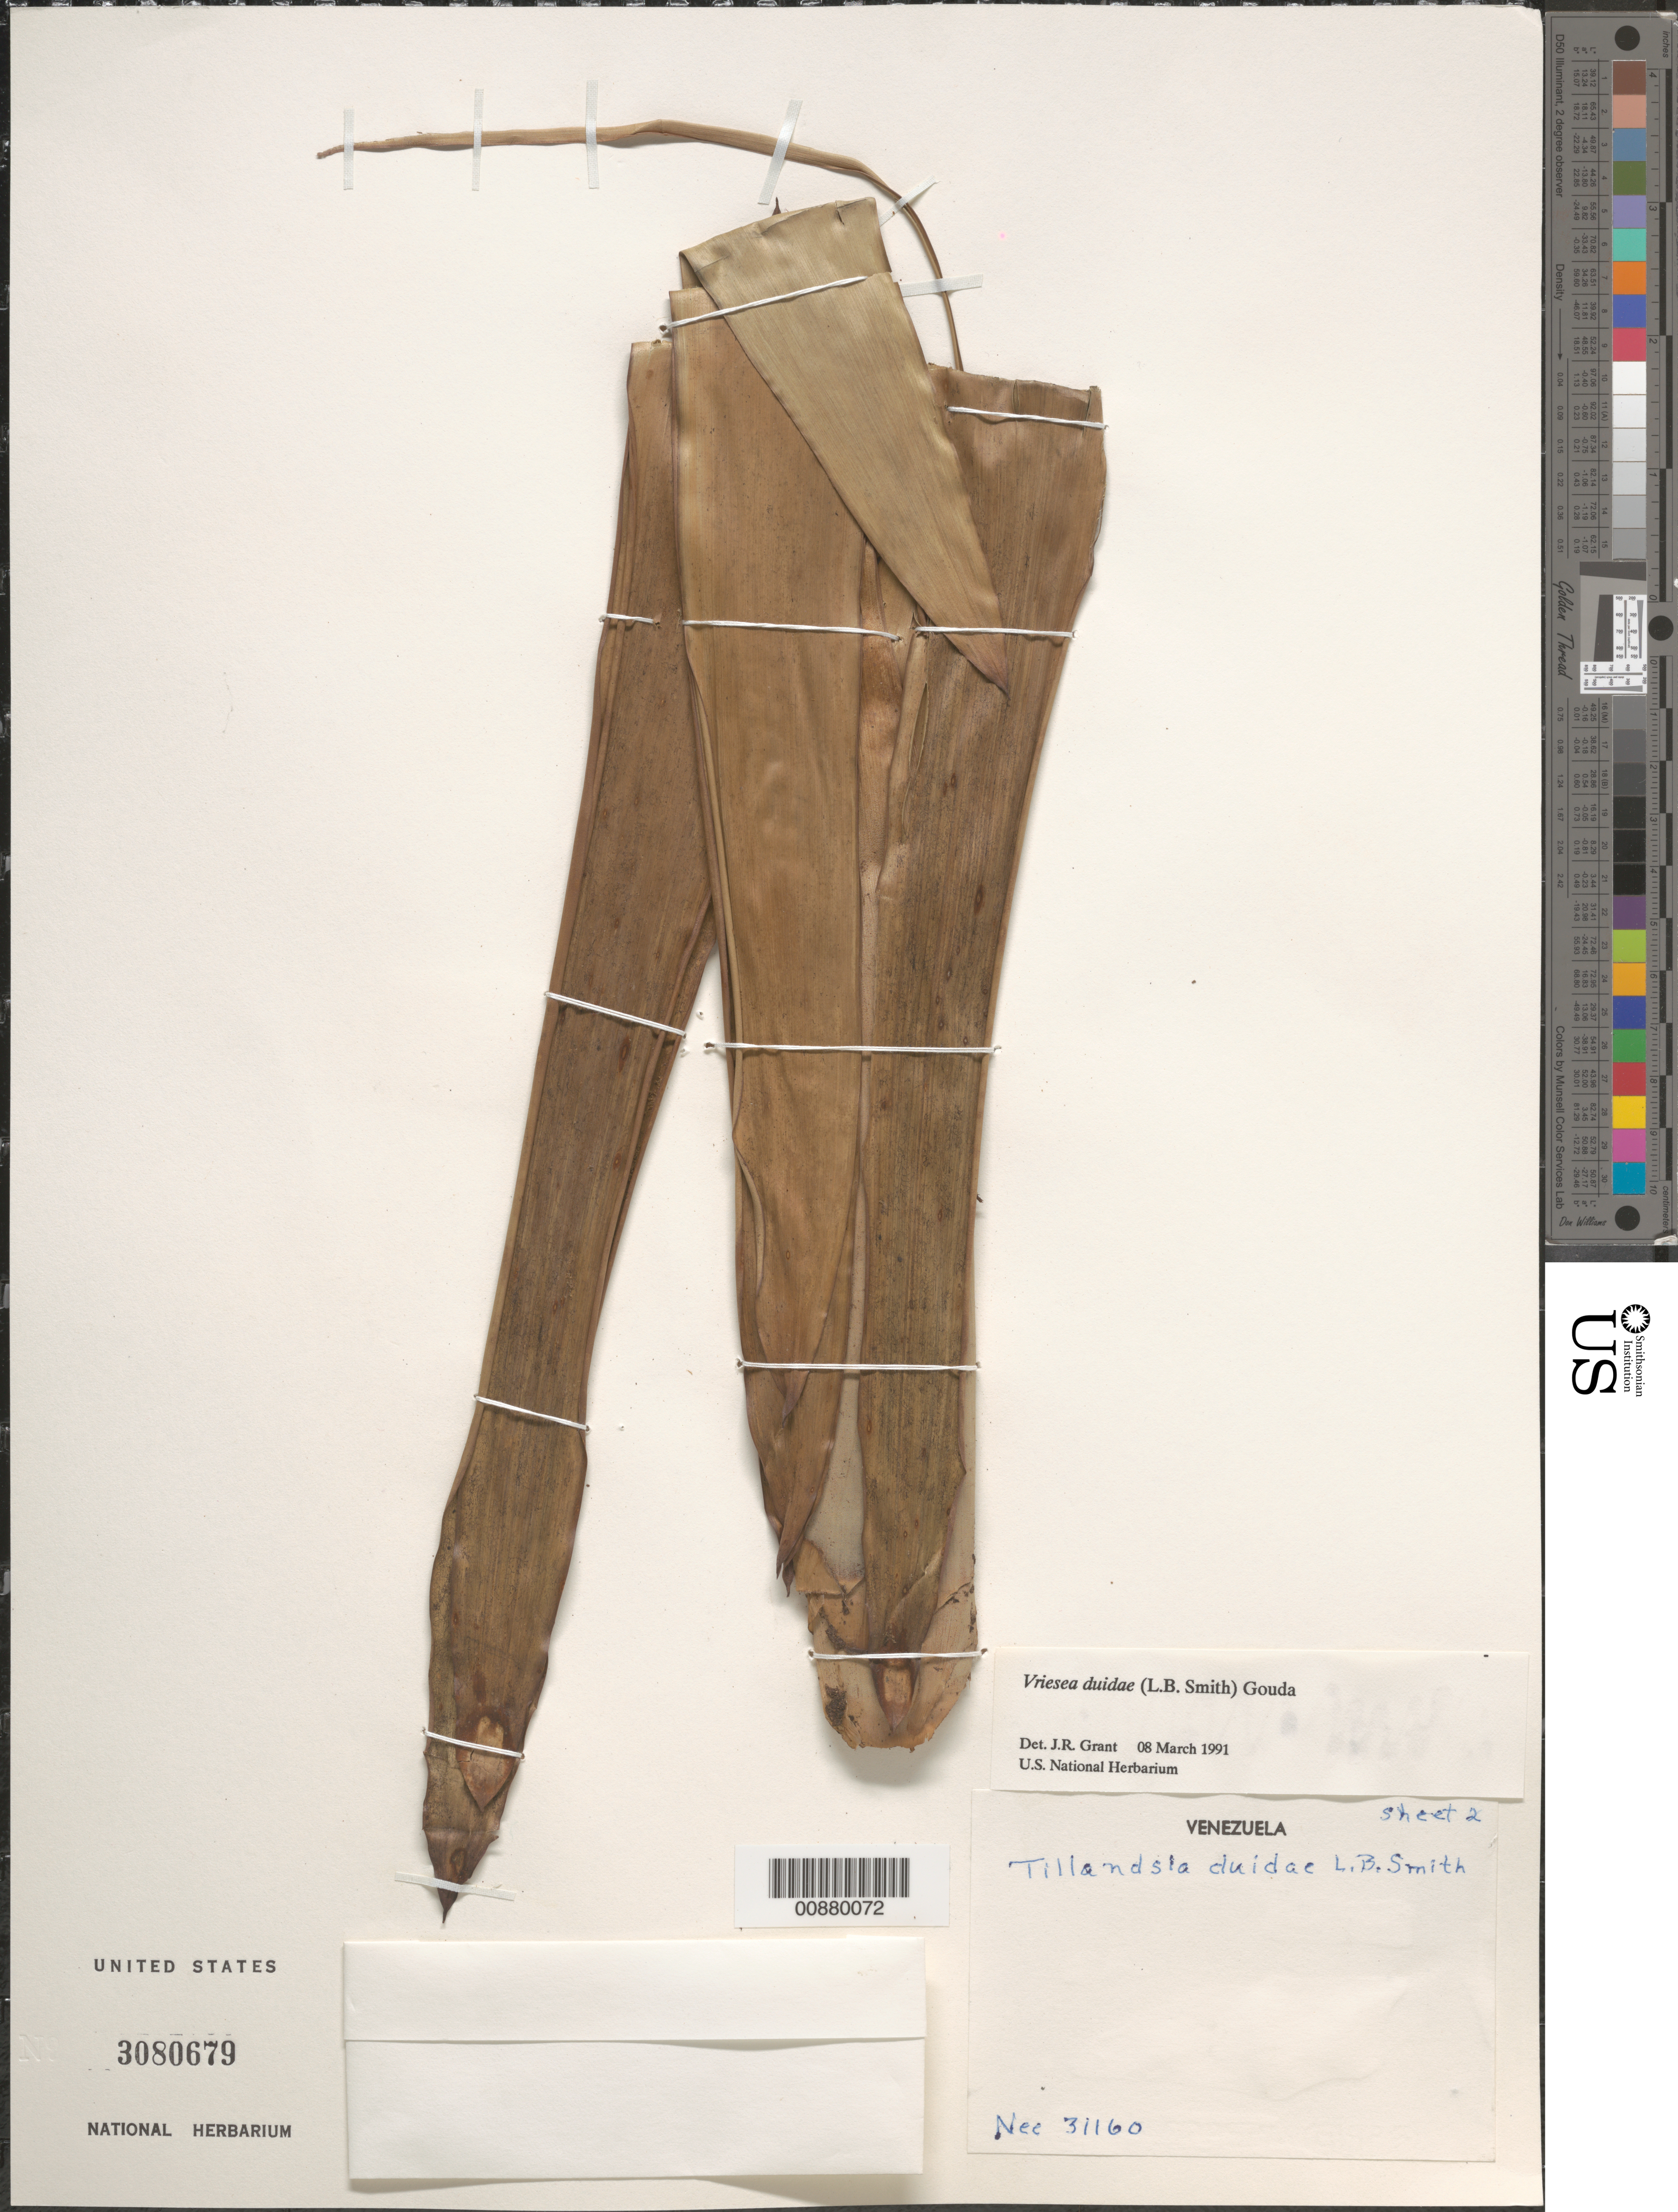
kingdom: Plantae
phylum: Tracheophyta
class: Liliopsida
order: Poales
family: Bromeliaceae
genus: Vriesea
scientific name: Vriesea duidae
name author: (L.B. Sm.) Gouda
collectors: Nee, --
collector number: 31160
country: Venezuela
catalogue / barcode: US 3080679